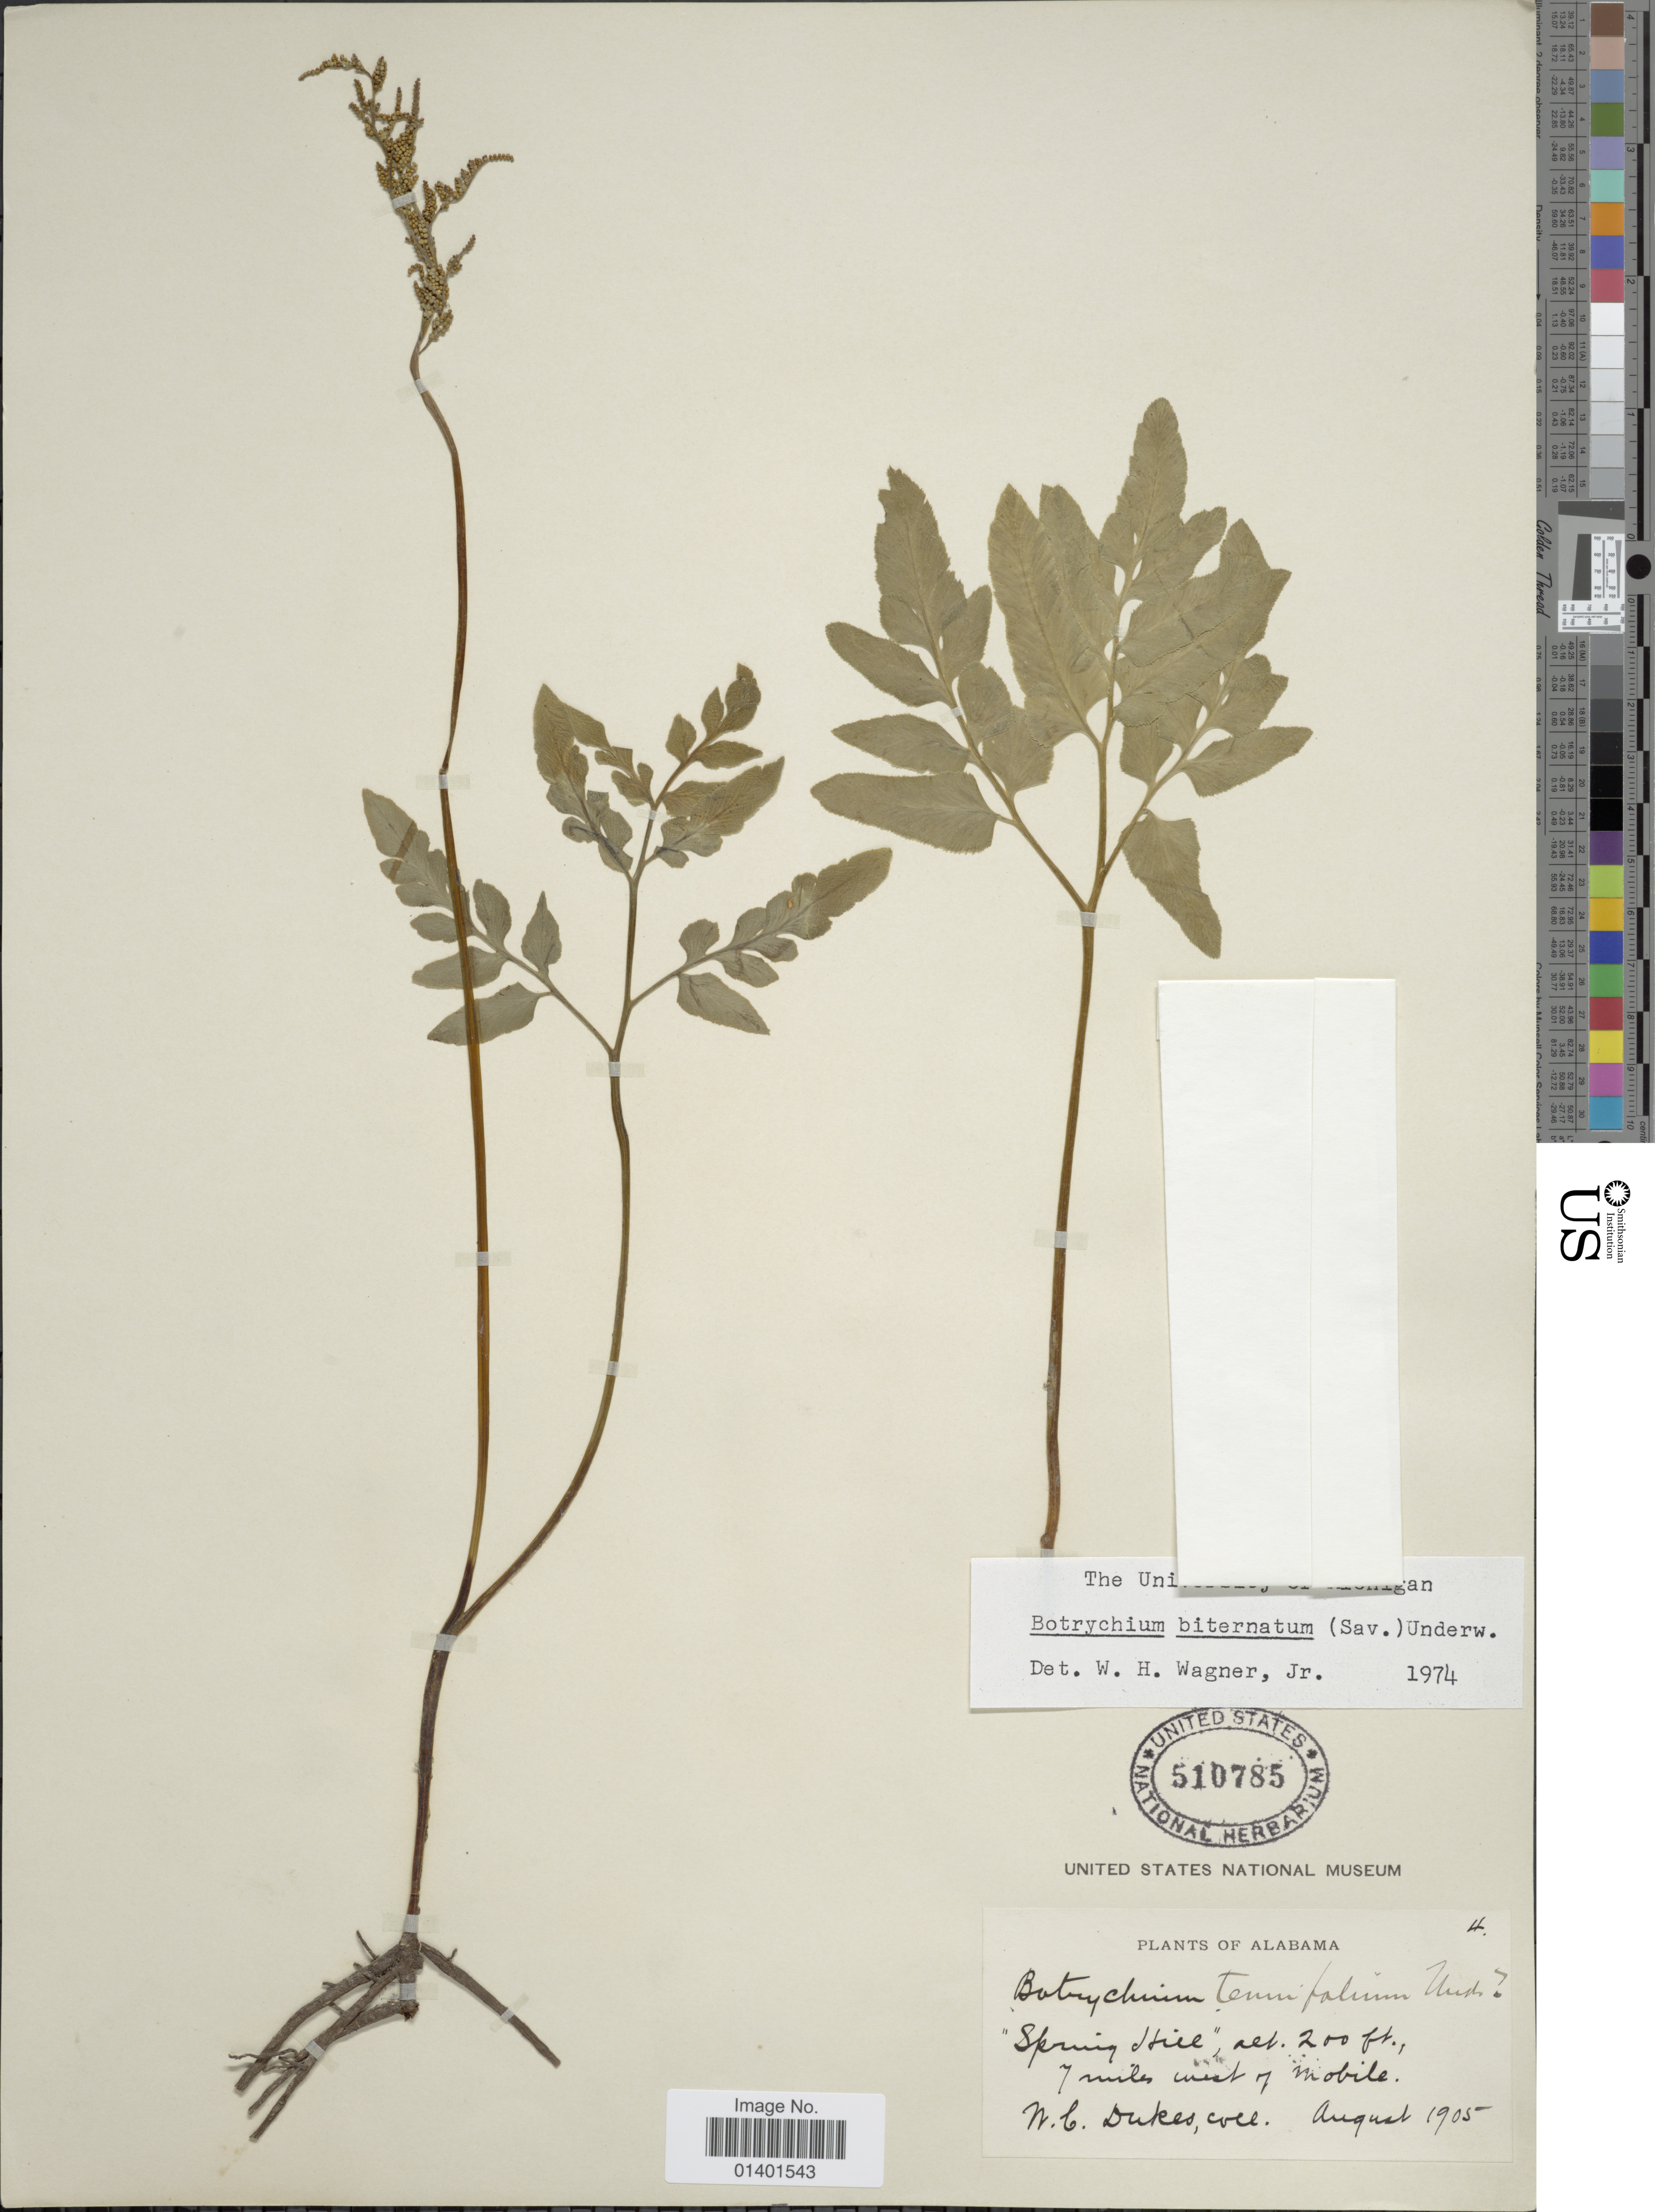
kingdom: Plantae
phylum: Tracheophyta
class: Polypodiopsida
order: Ophioglossales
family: Ophioglossaceae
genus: Botrychium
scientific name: Botrychium biternatum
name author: (Sav.) Underw.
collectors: W. C. Dukes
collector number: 4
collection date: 1905-08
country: United States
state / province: Alabama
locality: Spring Hill, 7 miles west of Mobile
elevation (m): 61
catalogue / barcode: US 510785